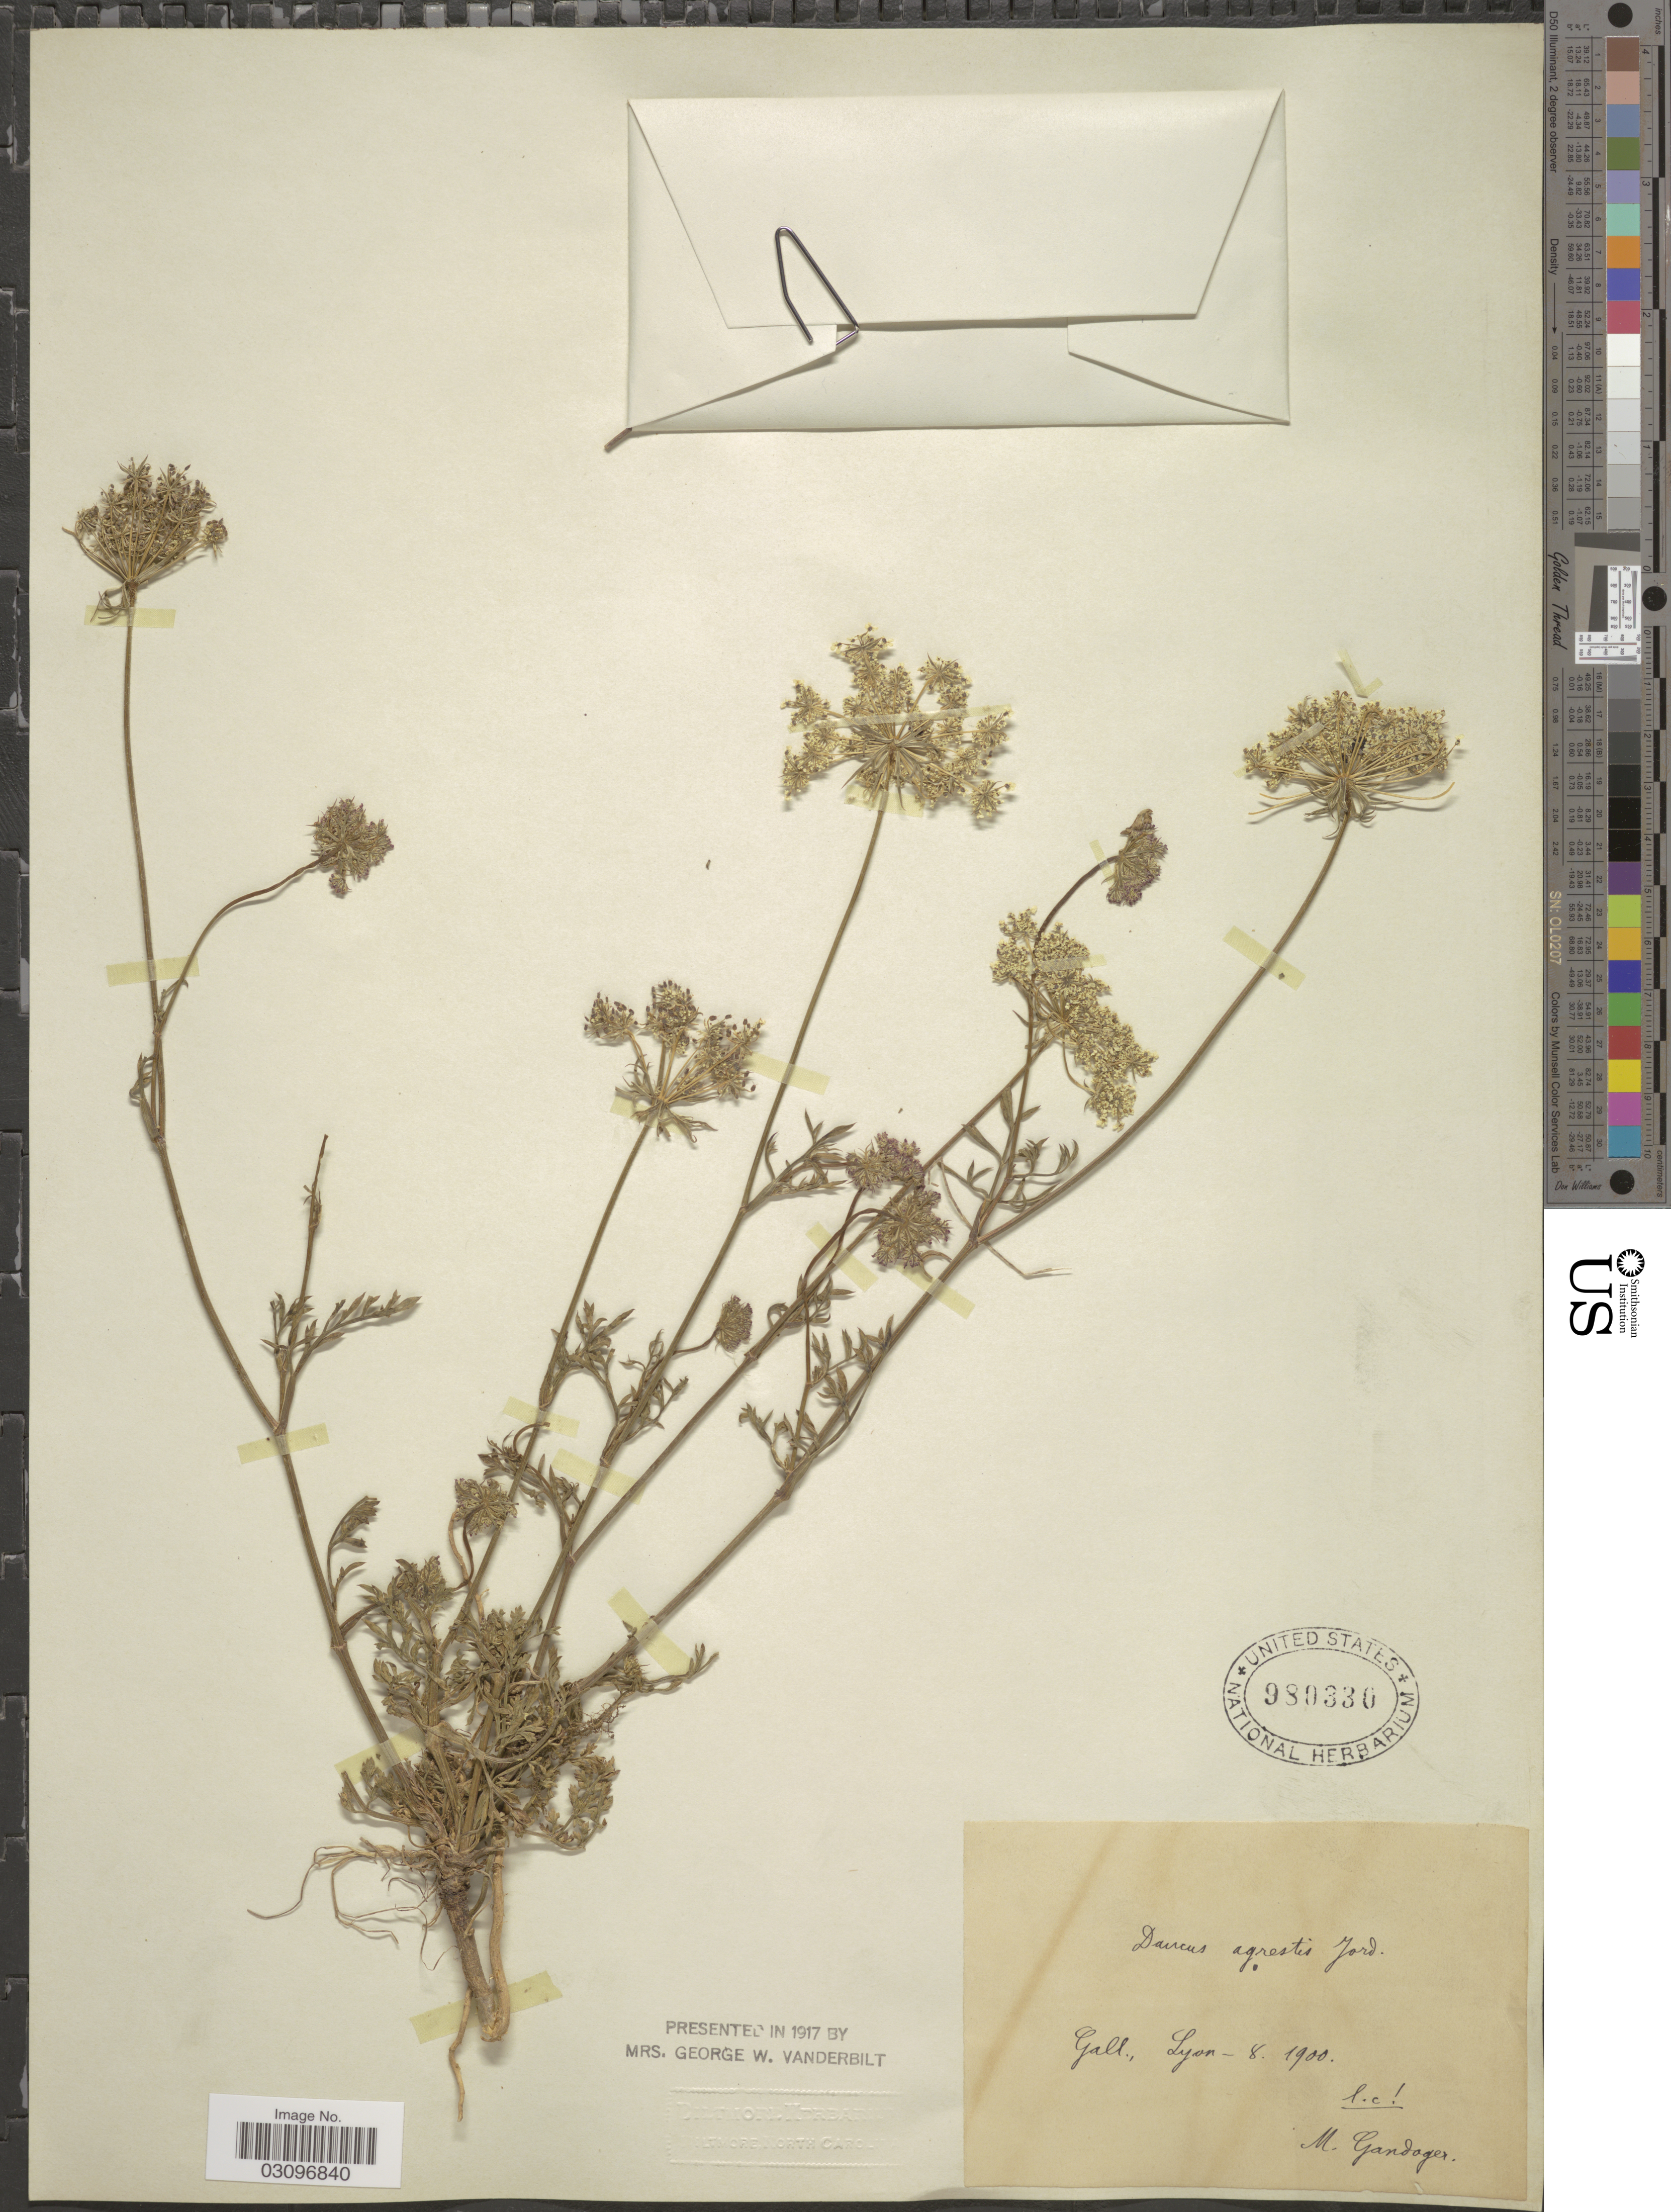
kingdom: Plantae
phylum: Tracheophyta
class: Magnoliopsida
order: Apiales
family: Apiaceae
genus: Daucus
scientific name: Daucus agrestis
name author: Raf.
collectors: M. Gandoger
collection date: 1900-08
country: France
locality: Gall., Lyon.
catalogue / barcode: US 980330